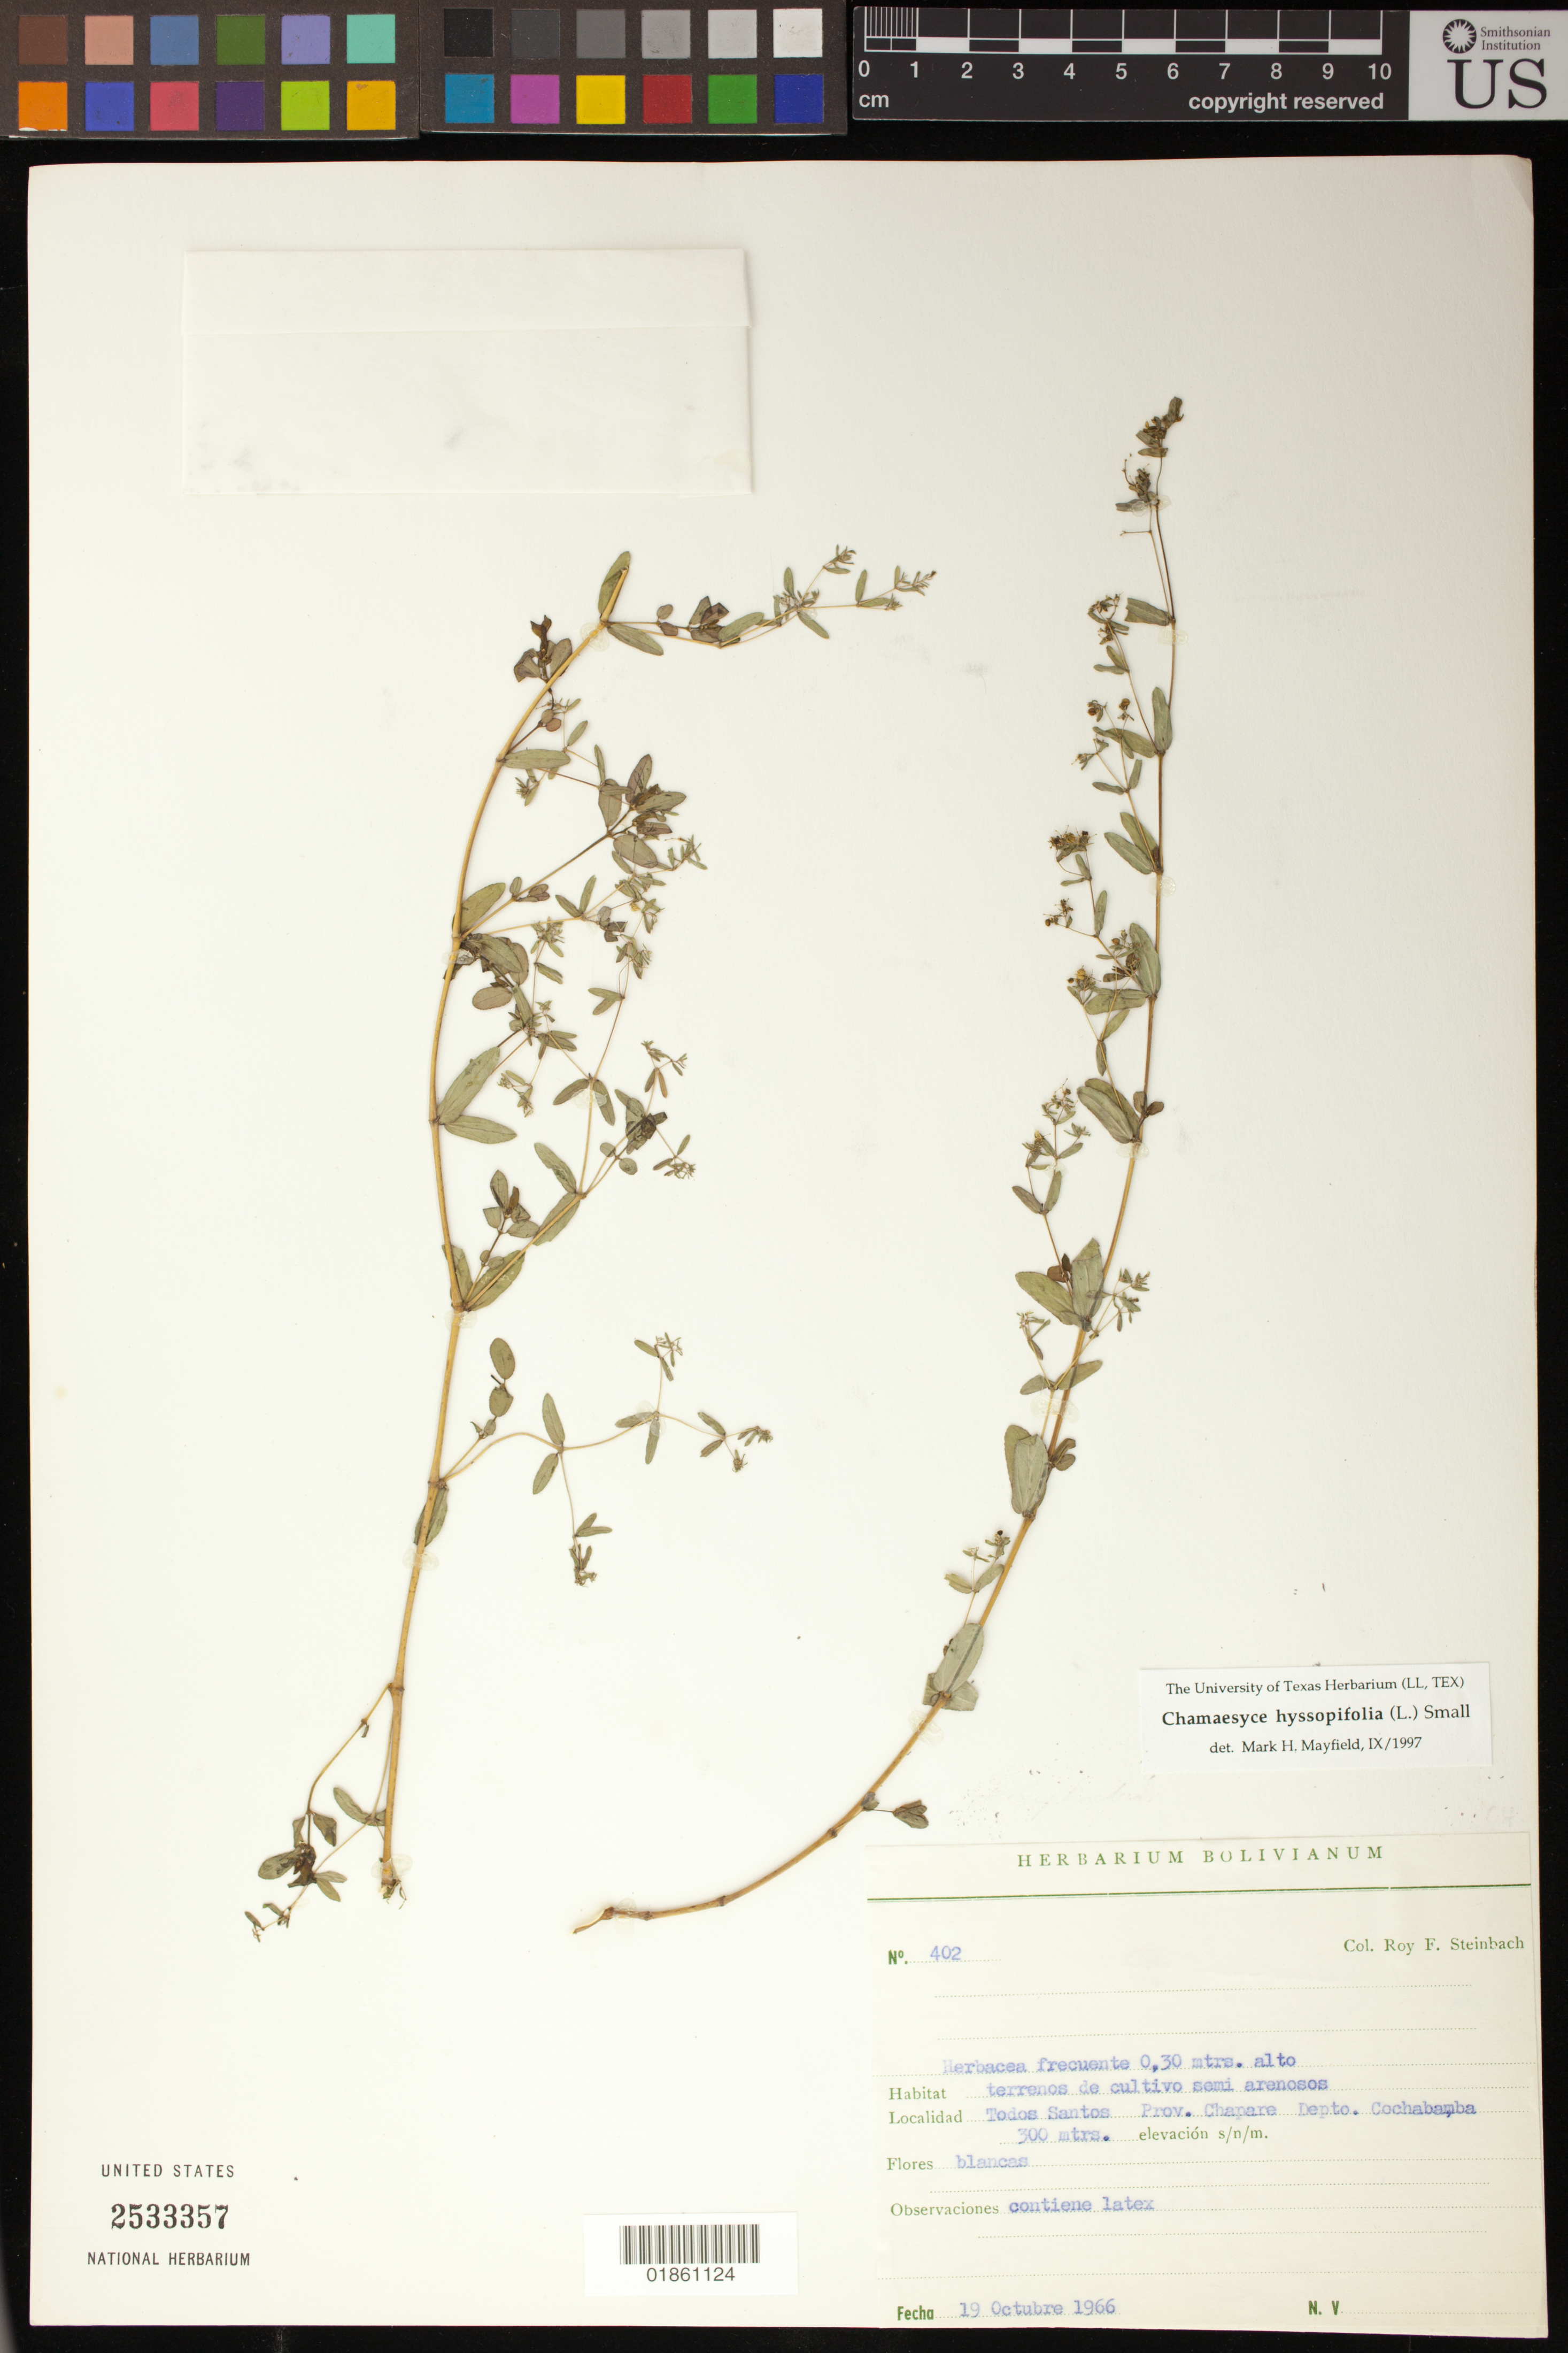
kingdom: Plantae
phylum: Tracheophyta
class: Magnoliopsida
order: Malpighiales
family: Euphorbiaceae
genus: Euphorbia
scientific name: Euphorbia hyssopifolia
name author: L.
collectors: R. F. Steinbach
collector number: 402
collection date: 1966-10-19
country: Bolivia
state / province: Cochabamba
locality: Todos Santos Prov. Chapare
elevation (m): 300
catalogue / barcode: US 2533357